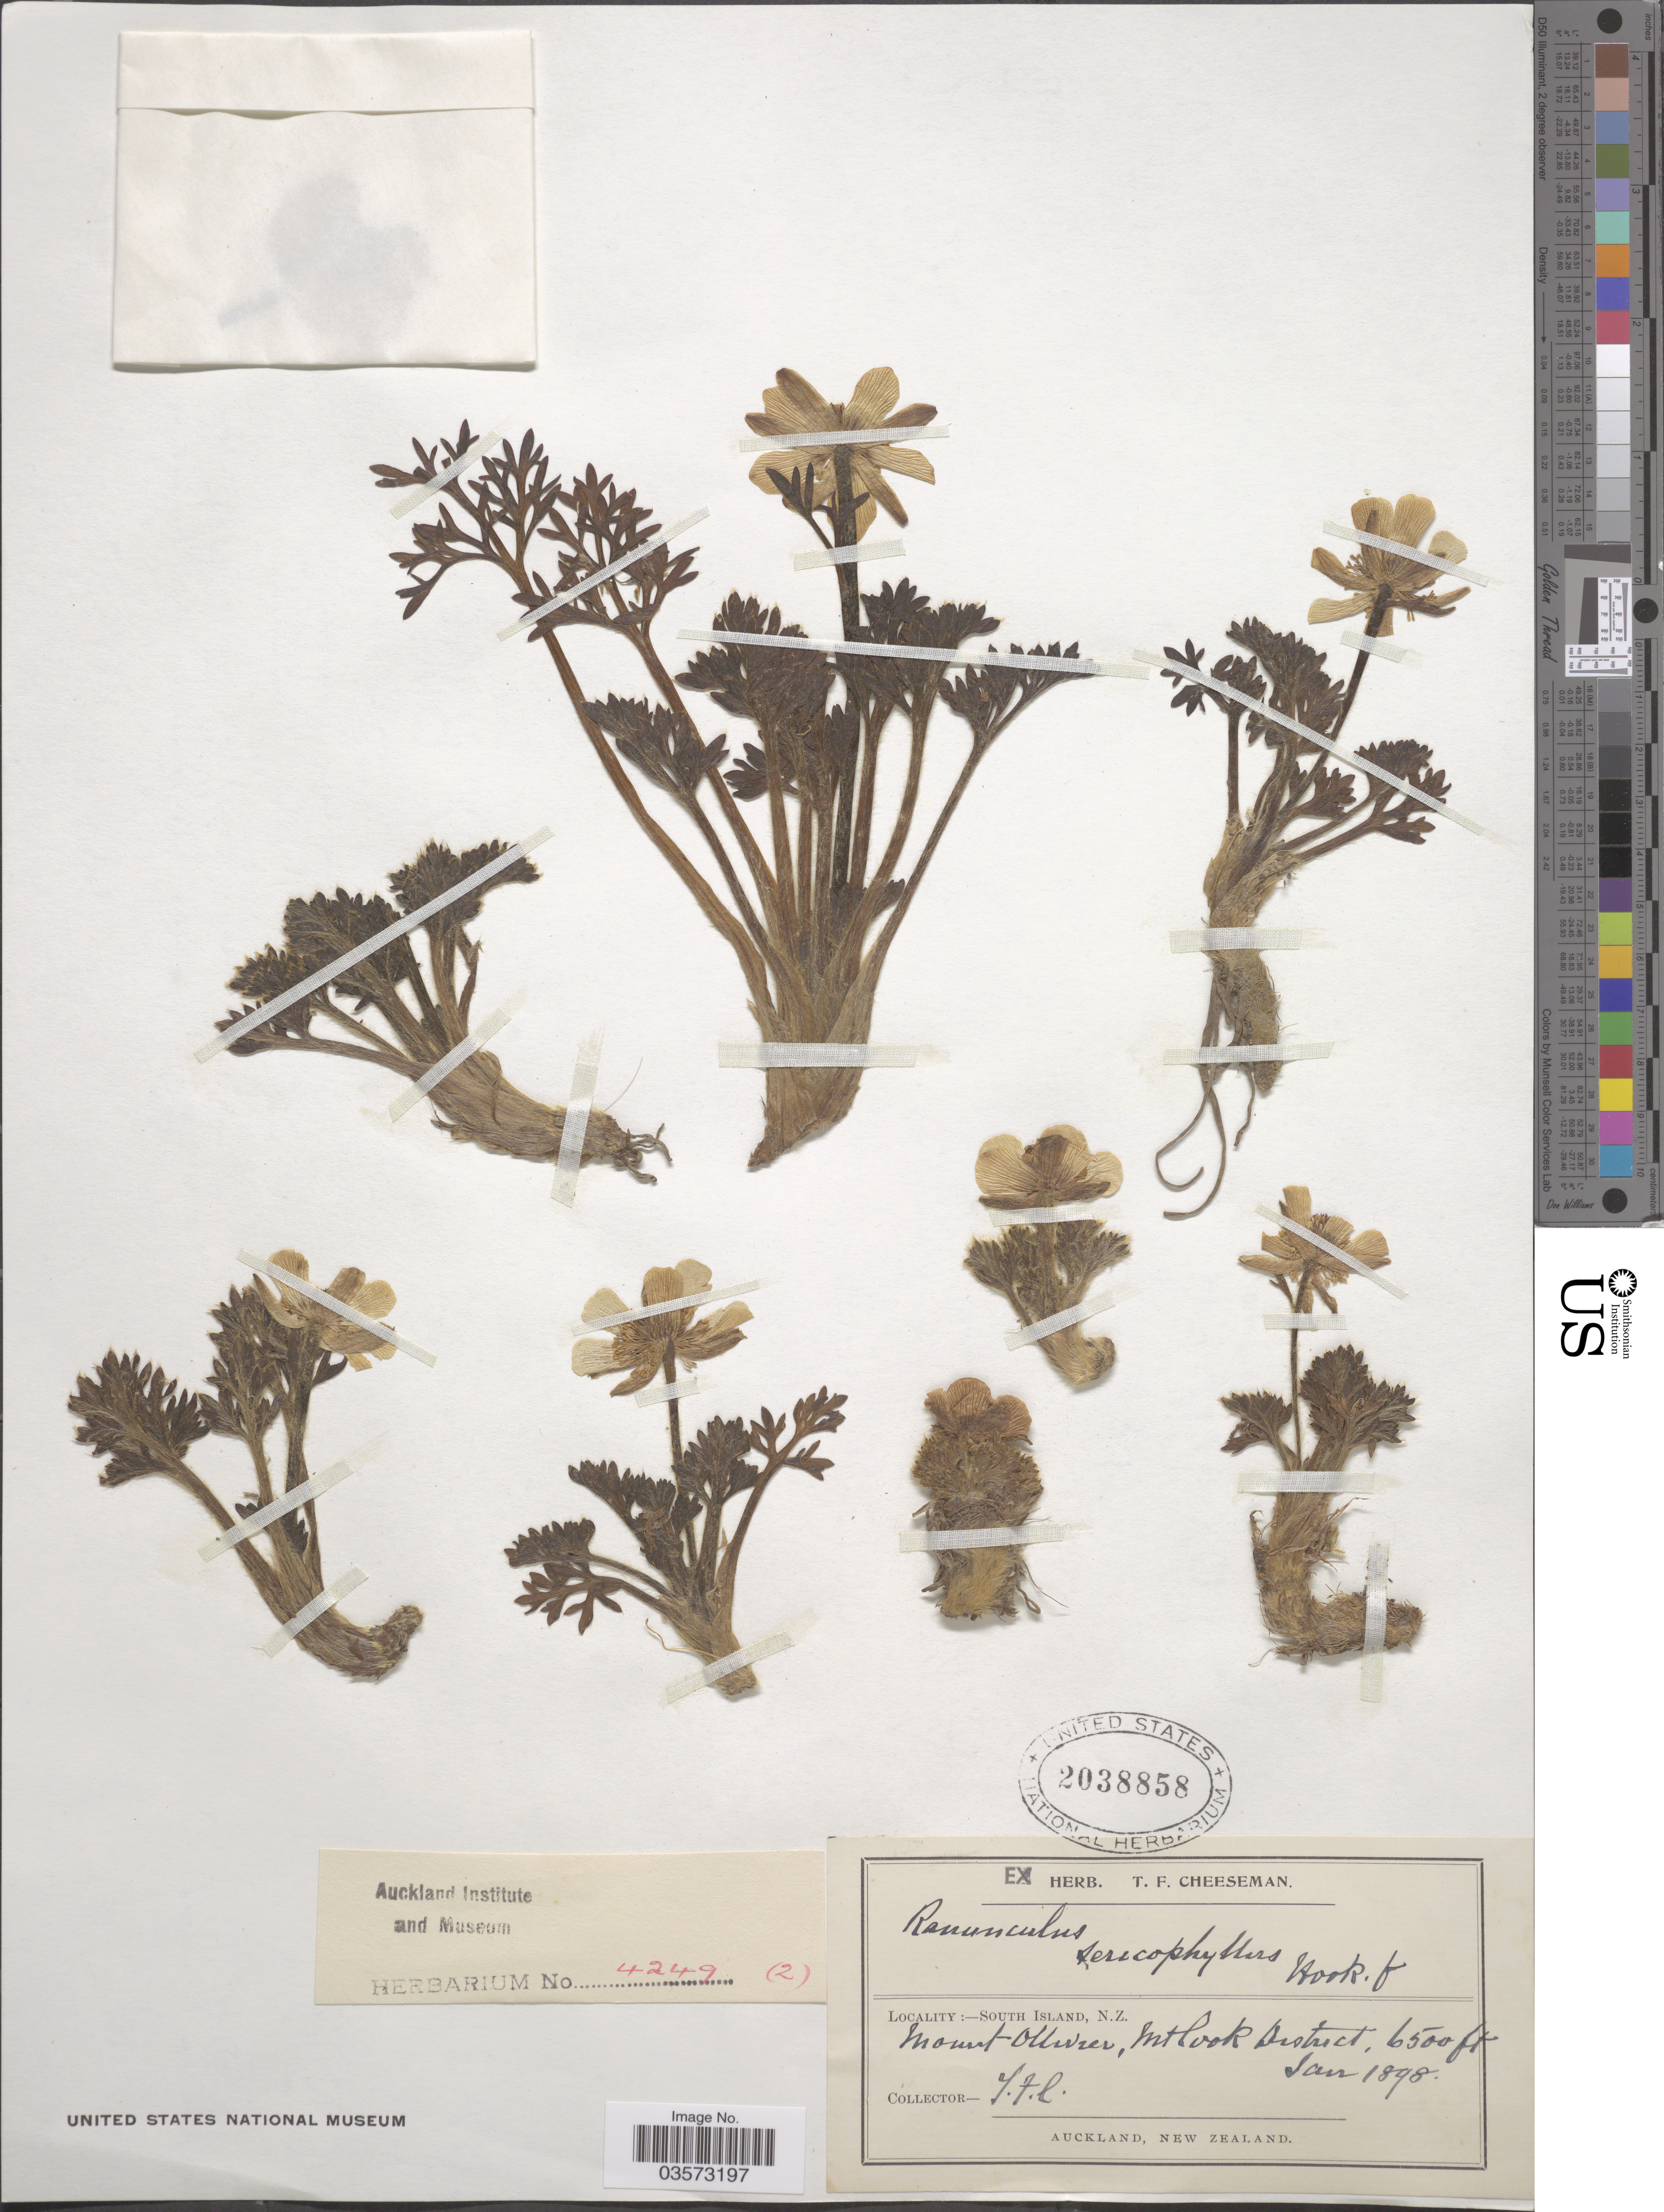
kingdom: Plantae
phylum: Tracheophyta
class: Magnoliopsida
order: Ranunculales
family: Ranunculaceae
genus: Ranunculus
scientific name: Ranunculus sericophyllus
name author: Hook. f.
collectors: T. F. Cheeseman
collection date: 1898-01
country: New Zealand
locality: South Island, Mount Oll [illegible text], Mt Cook District.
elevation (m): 1981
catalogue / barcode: US 2038858